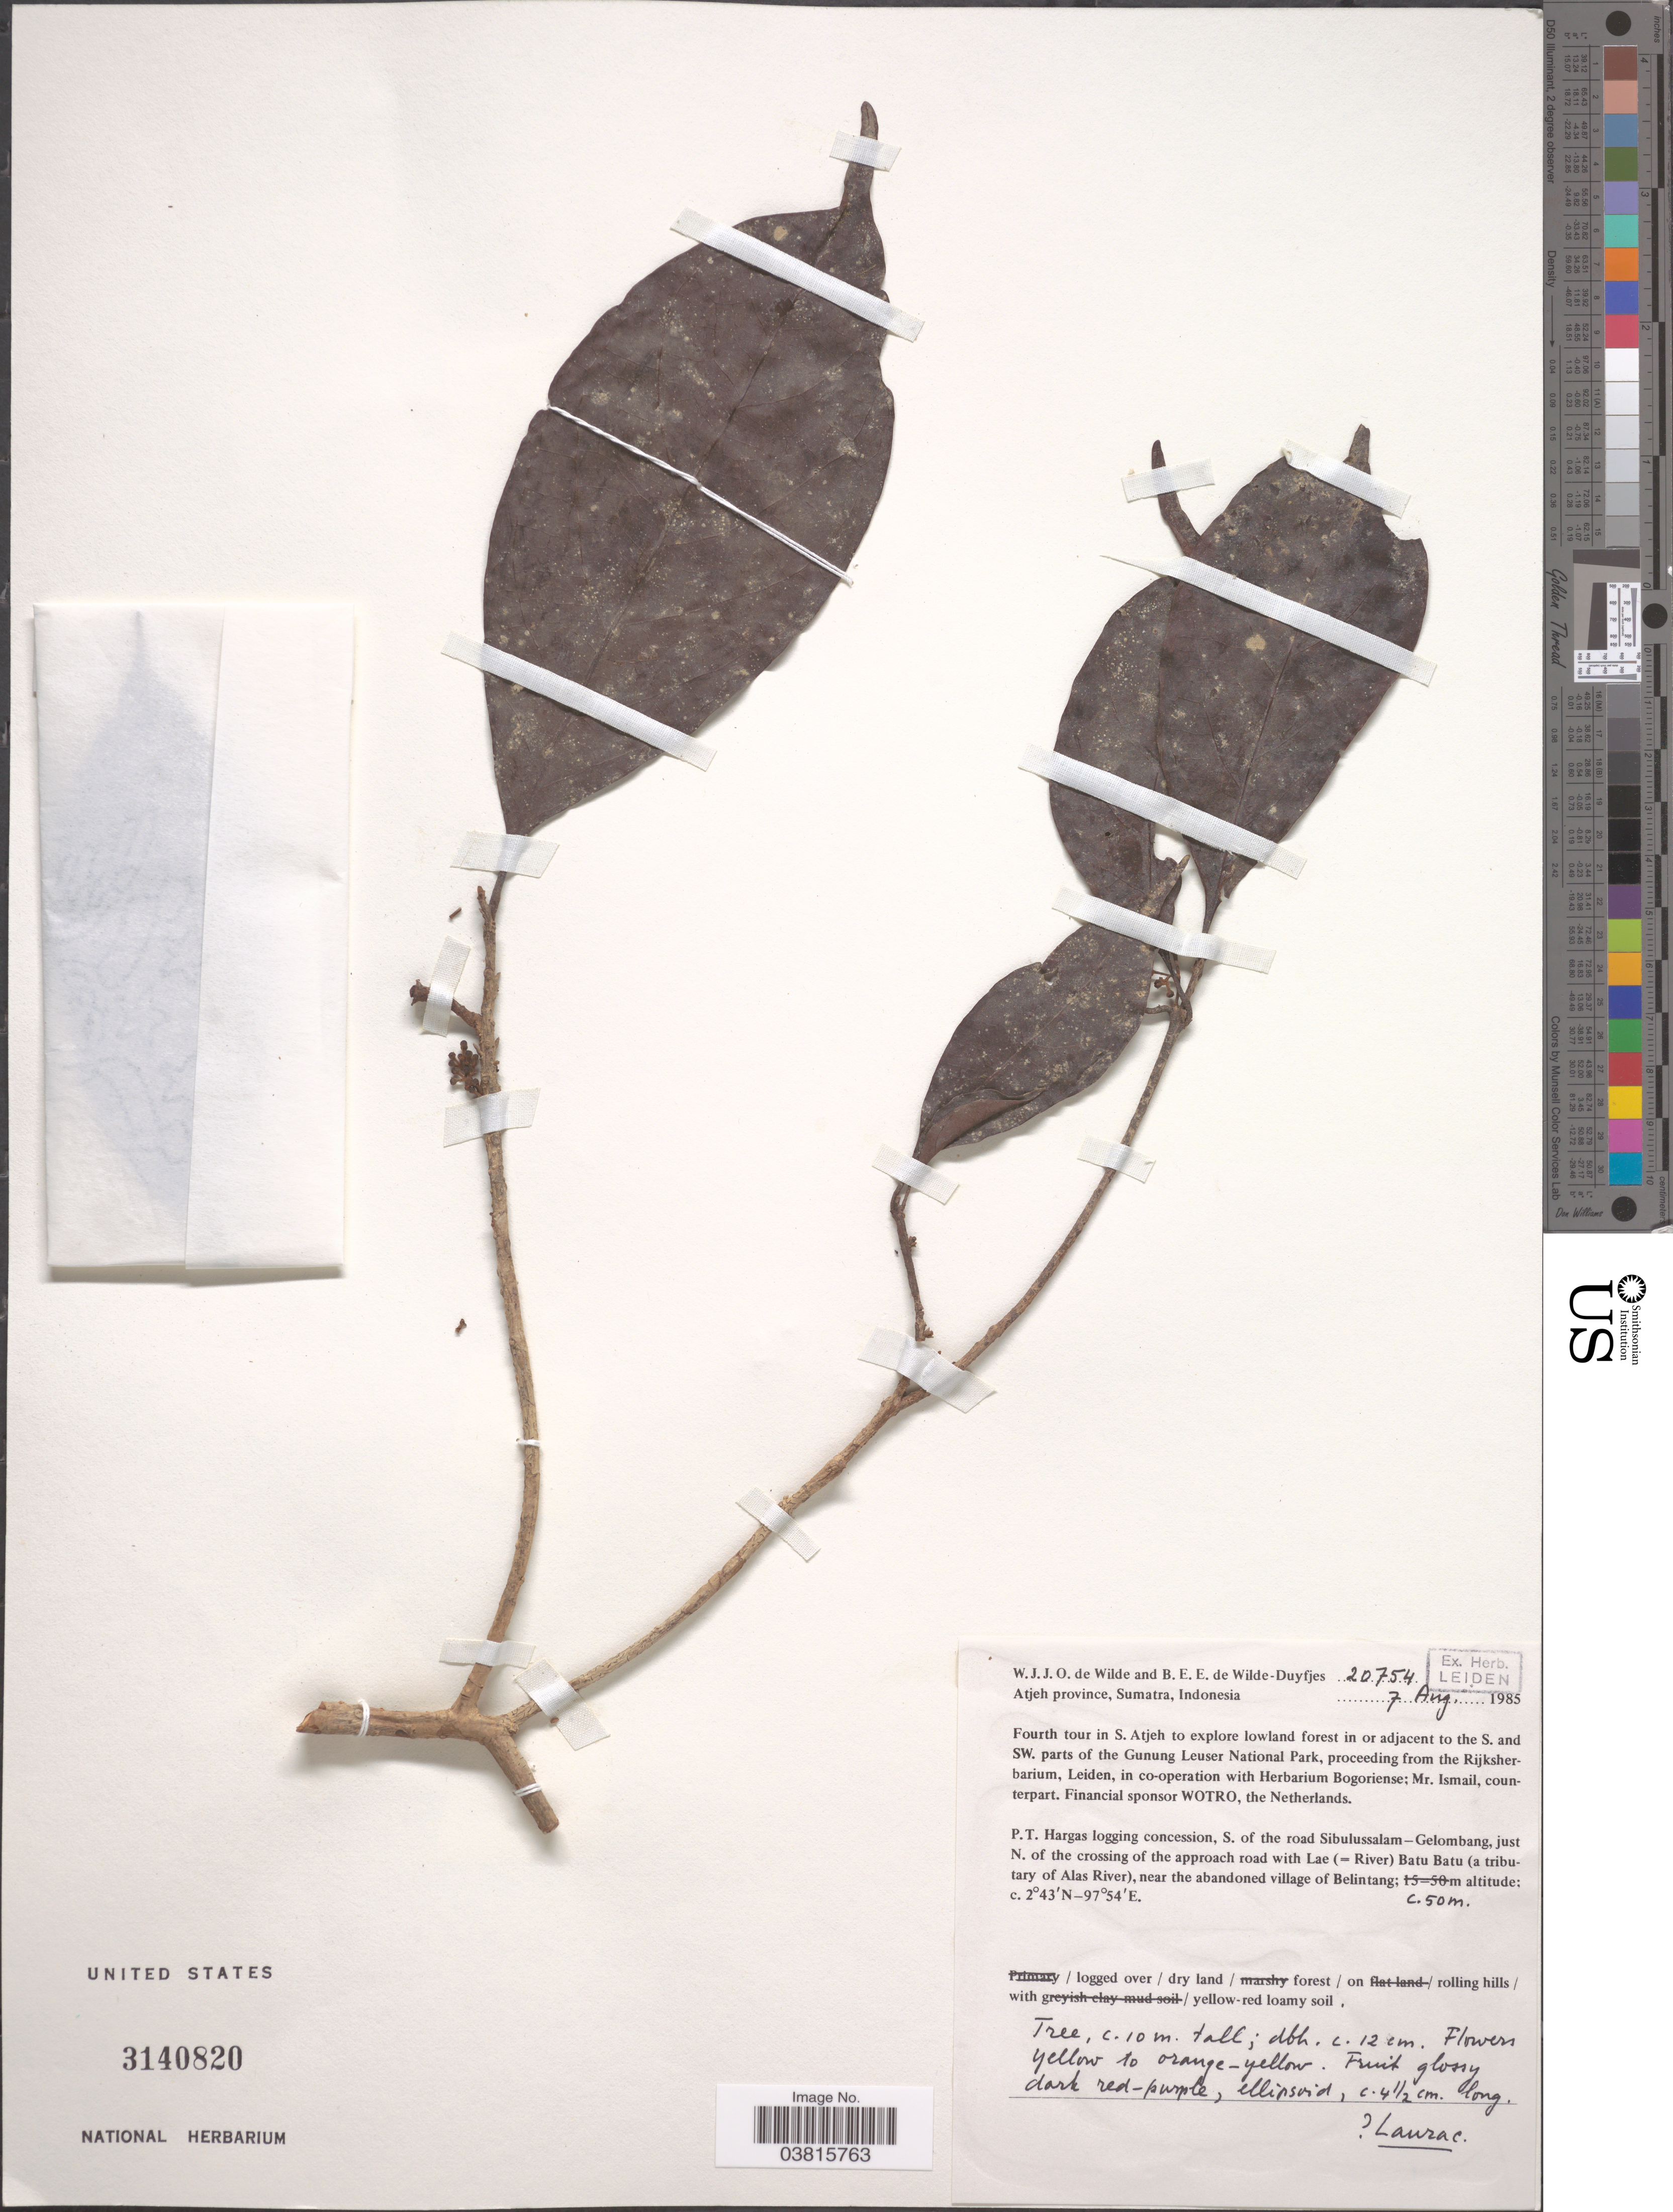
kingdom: Plantae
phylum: Tracheophyta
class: Magnoliopsida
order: Laurales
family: Lauraceae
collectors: W. J. de Wilde & B. E. de Wilde-Duyfjes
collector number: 20754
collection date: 1985-08-07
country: Indonesia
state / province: Sumatra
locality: Atjeh province. Fourth tour in S.Atjeh to explore lowland forest in or adjacent to the S. and SW. parts of the Gunung Leuser National Park. P.T. Hargas logging concession, S. of the road Sibulussalam-Gelombang, just N. of the crossing of the approach road with Lae (= River) Batu Batu (a tributary of Alas River), near the abandoned village of Belintang.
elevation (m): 50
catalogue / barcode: US 3140820